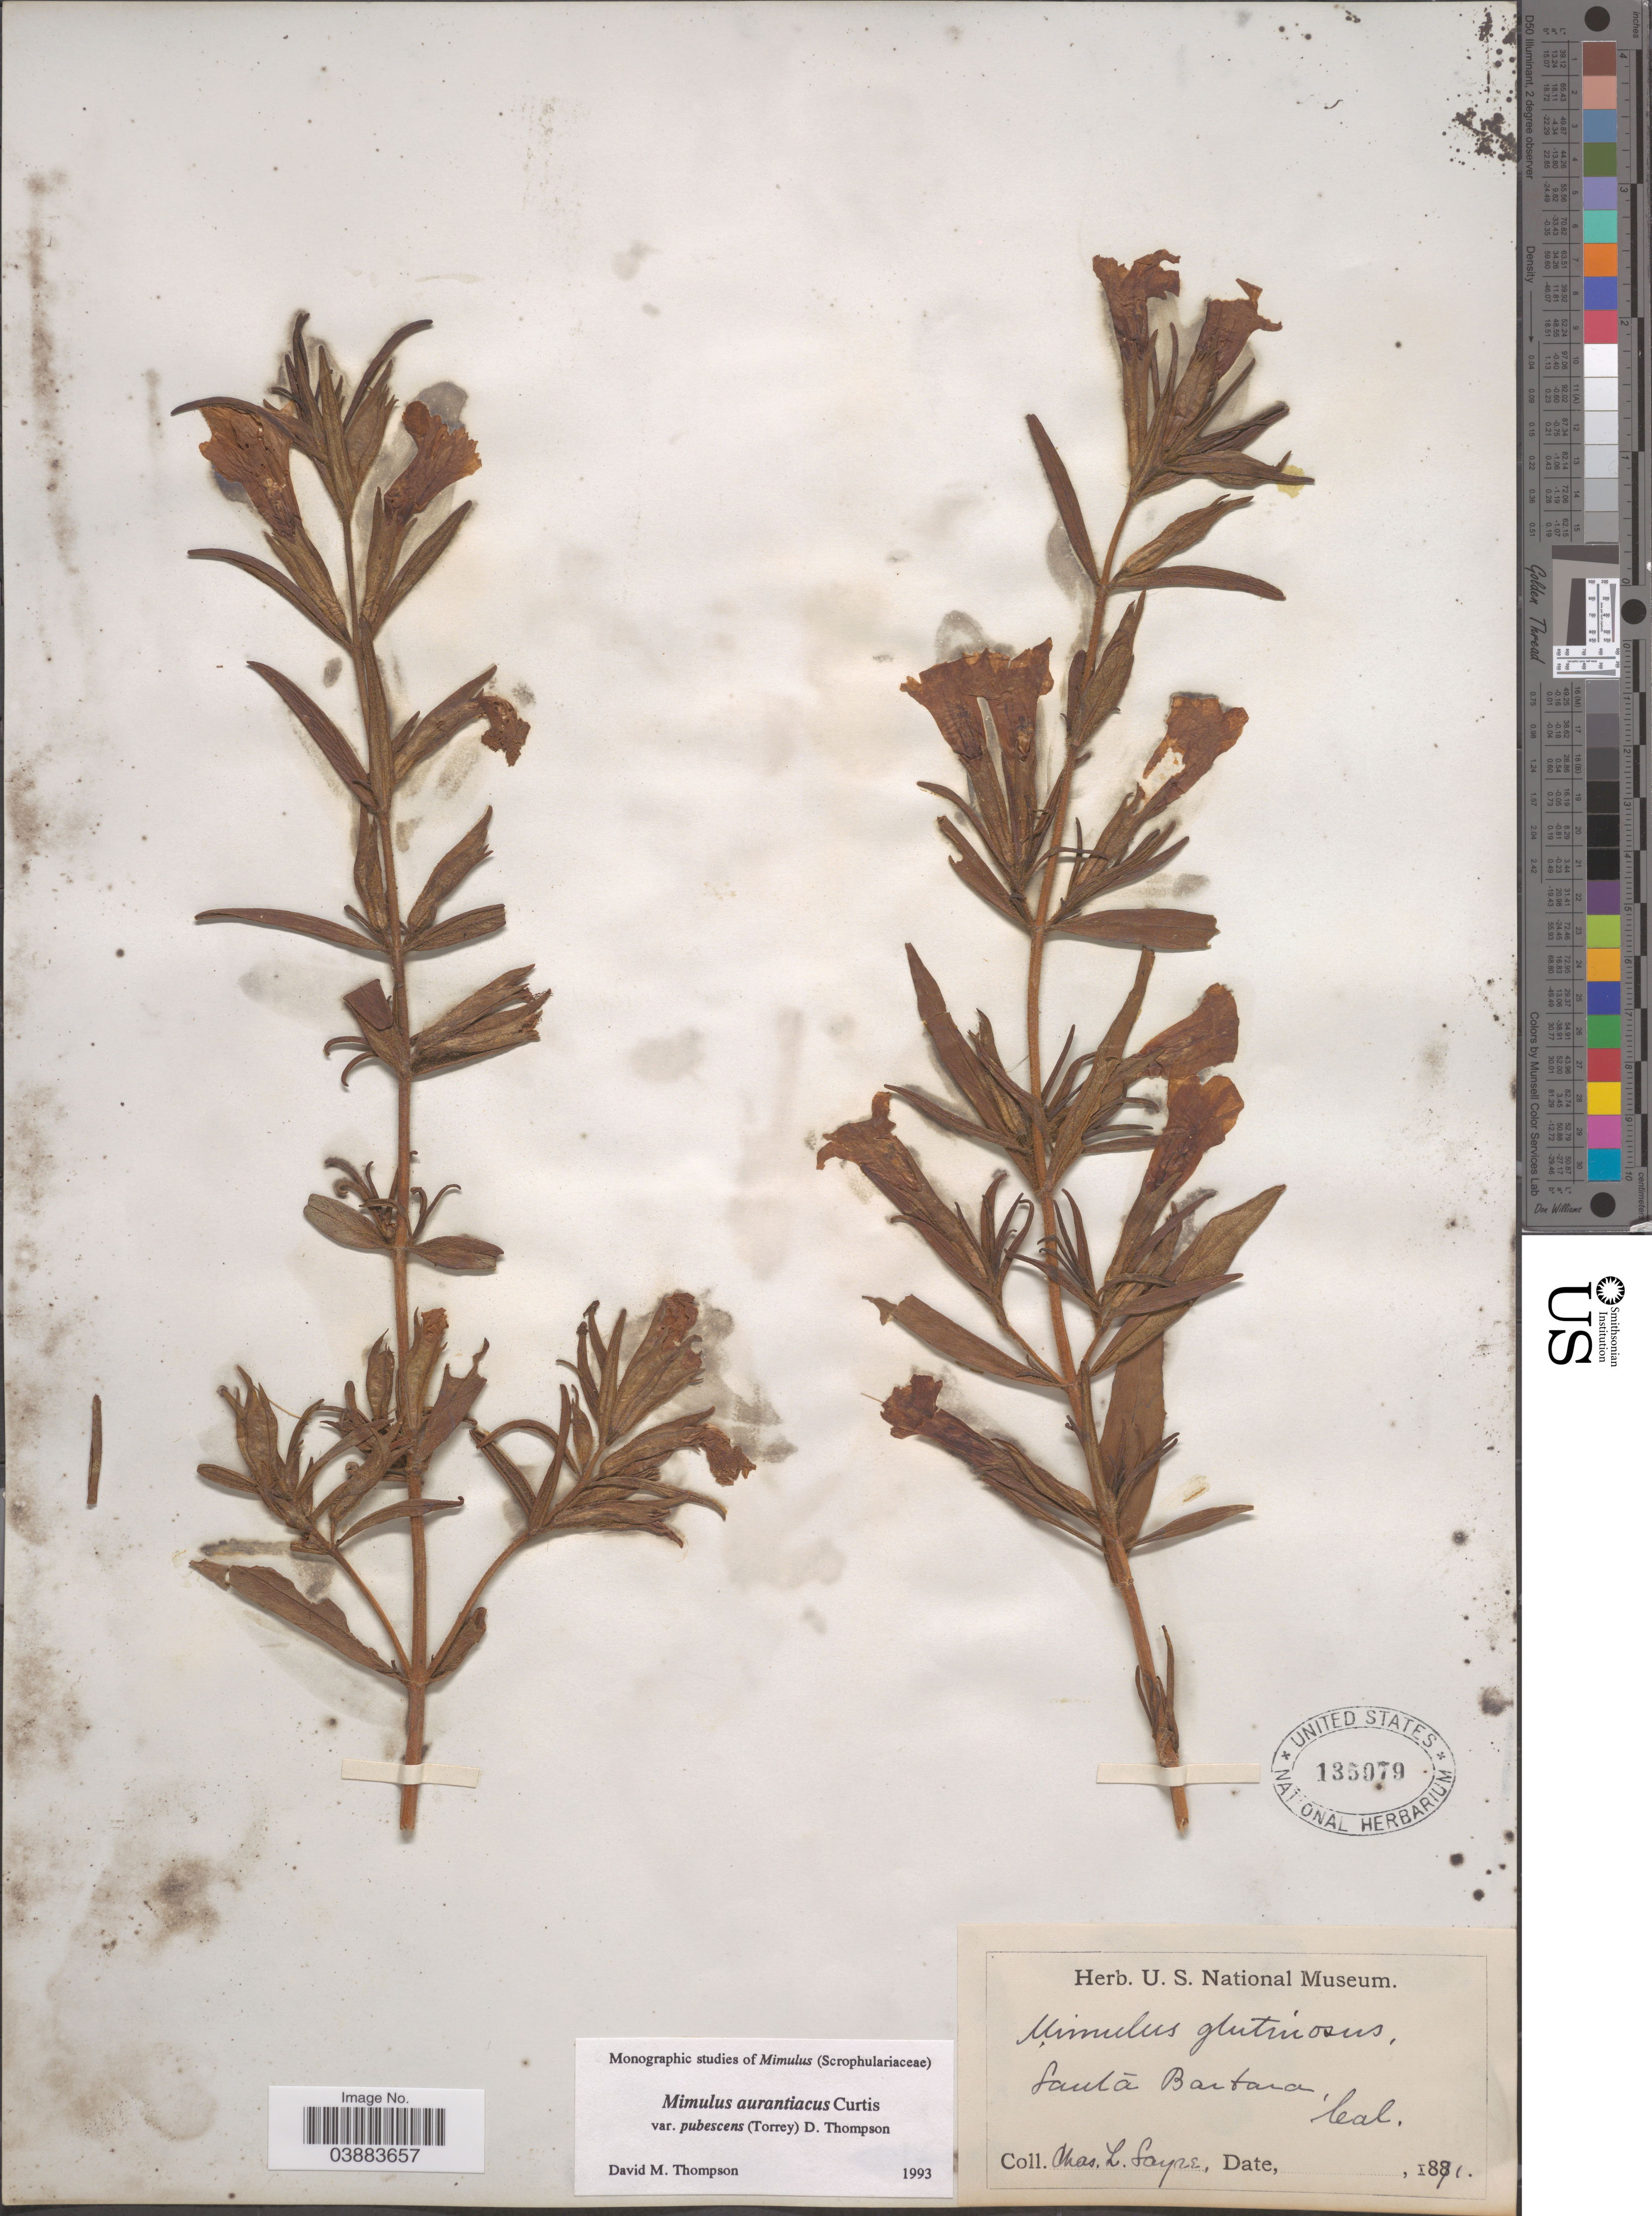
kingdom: Plantae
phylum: Tracheophyta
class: Magnoliopsida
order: Lamiales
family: Phrymaceae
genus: Diplacus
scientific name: Diplacus aurantiacus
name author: (Curtis) Jeps.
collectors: C. Sayre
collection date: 1871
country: United States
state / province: California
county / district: Santa Barbara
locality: Santa Barbara.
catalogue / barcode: US 135979